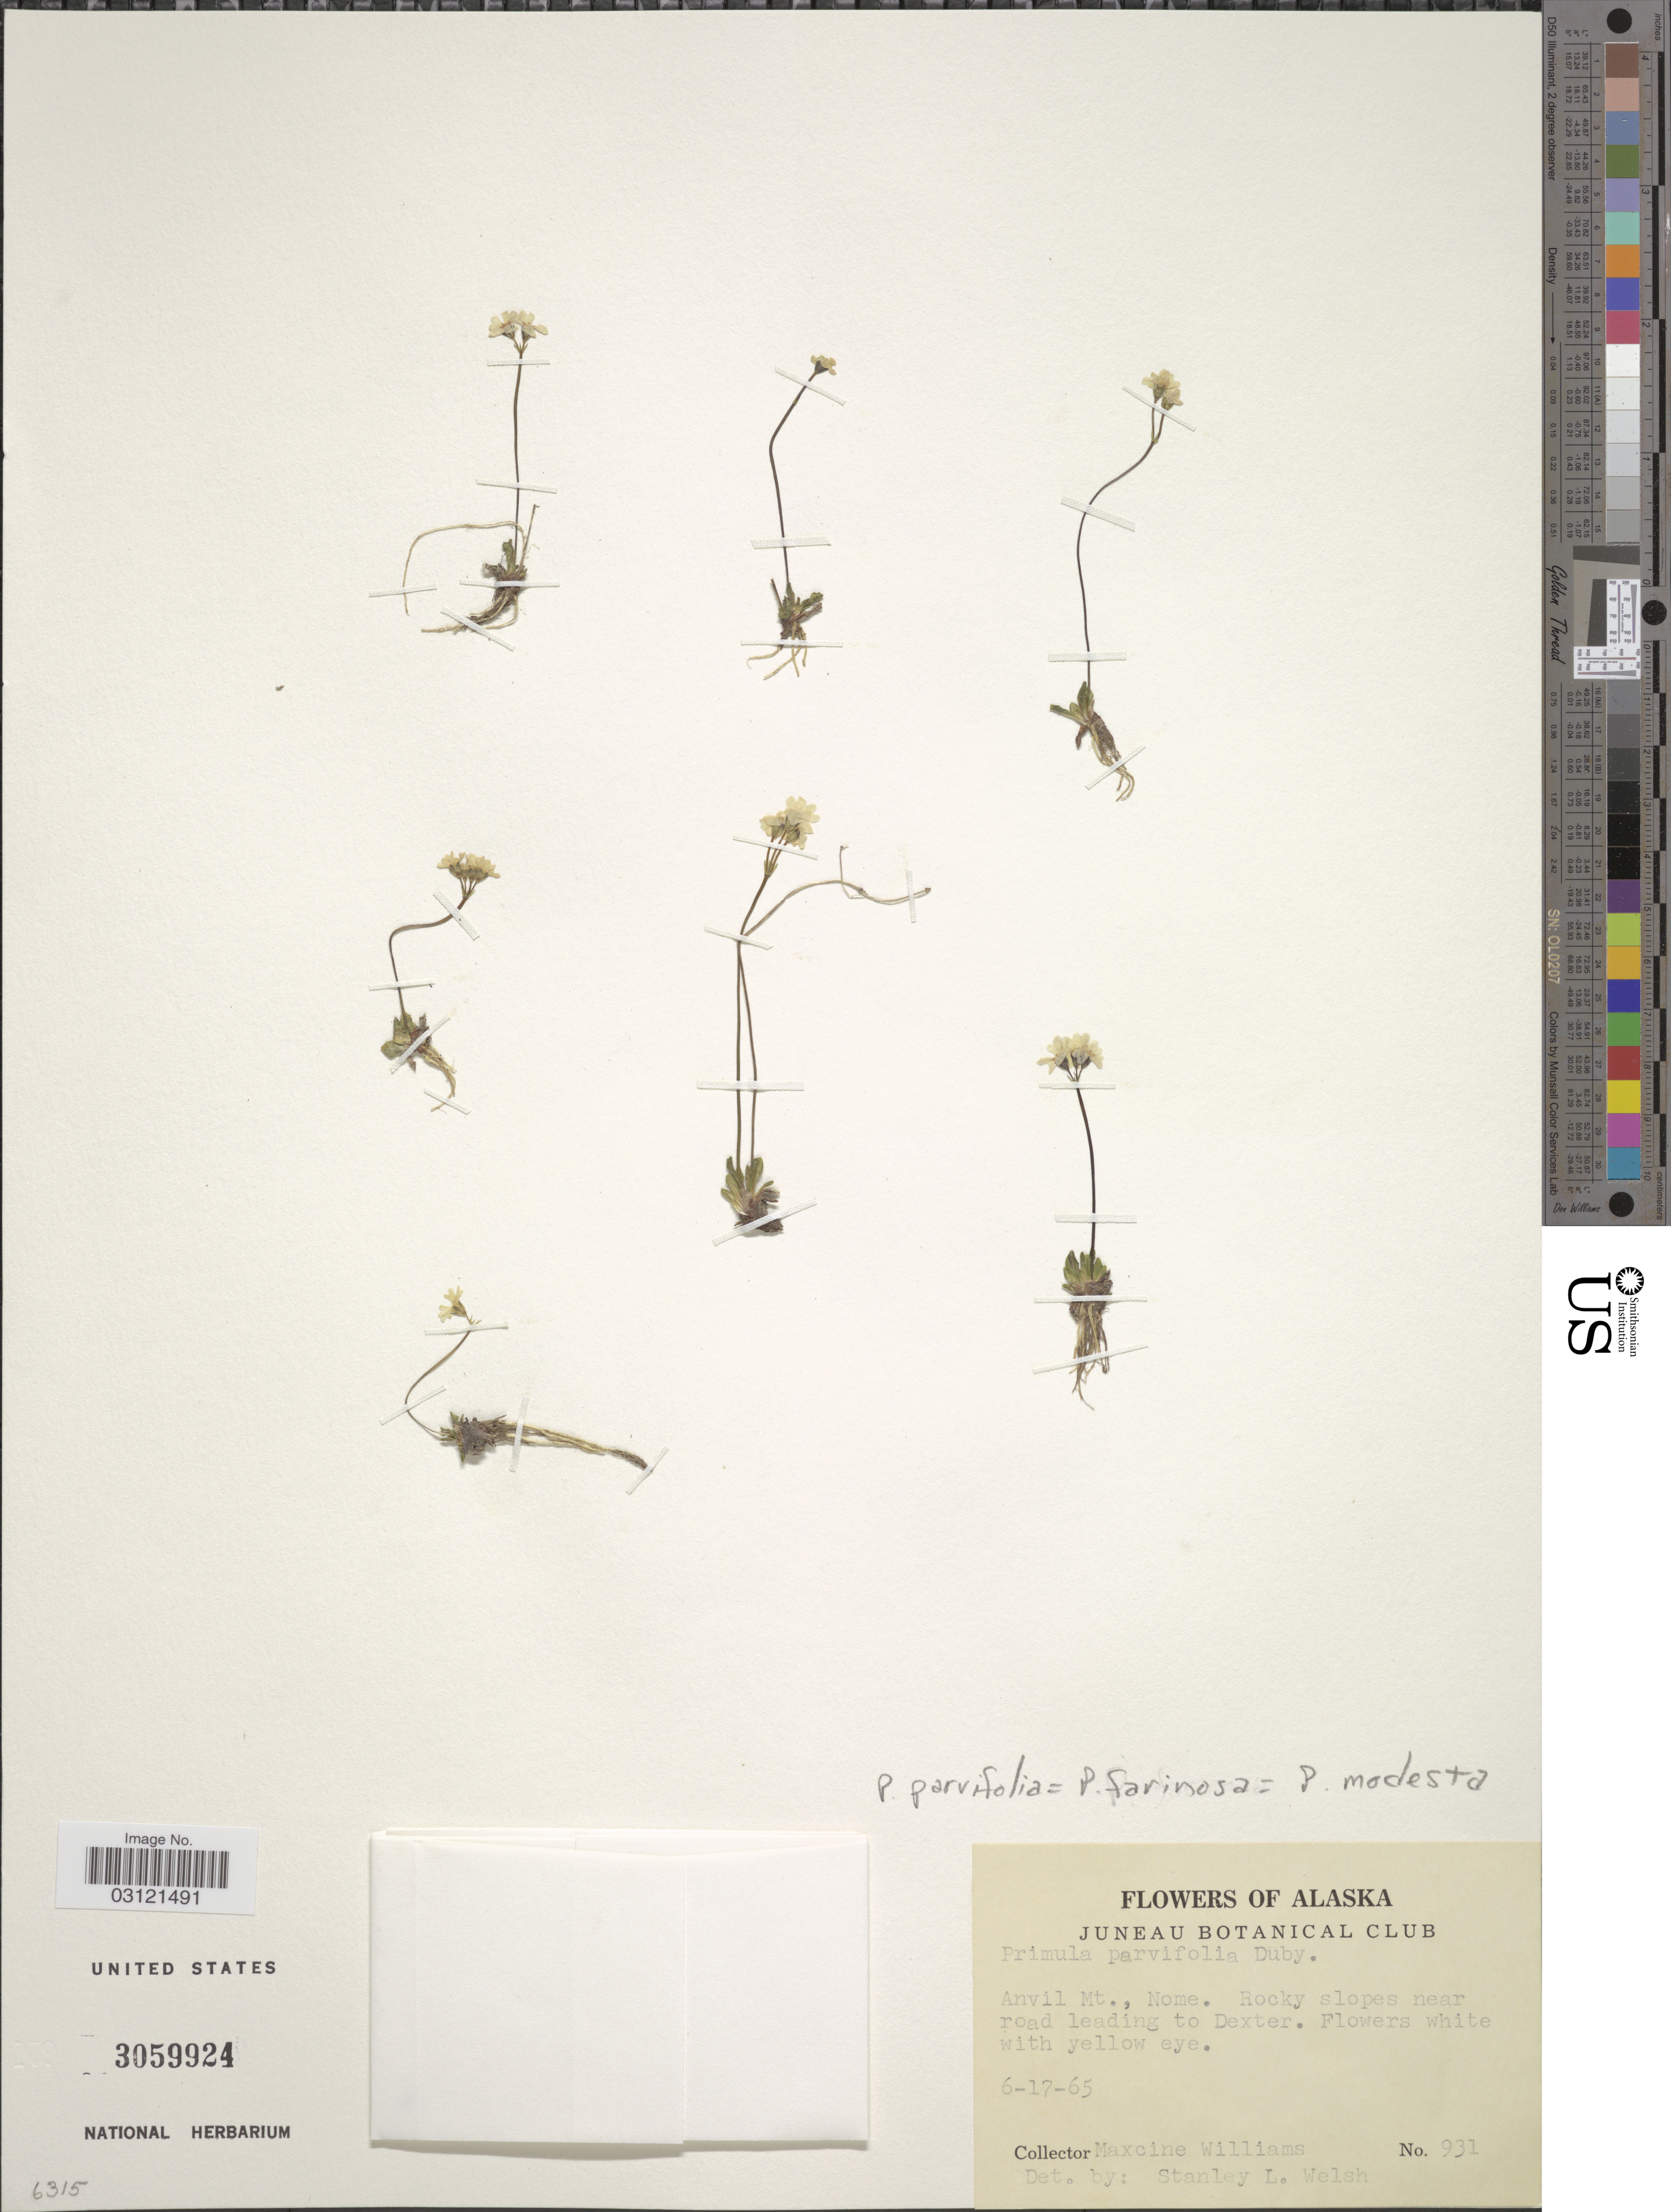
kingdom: Plantae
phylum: Tracheophyta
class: Magnoliopsida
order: Ericales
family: Primulaceae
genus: Primula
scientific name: Primula modesta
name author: Bisset & S. Moore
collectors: A. J. M. Leeuwenberg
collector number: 8144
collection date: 1971-08-19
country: Cameroon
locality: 4 km WNW of Nkongsamba.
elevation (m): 1200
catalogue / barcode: US 3144270